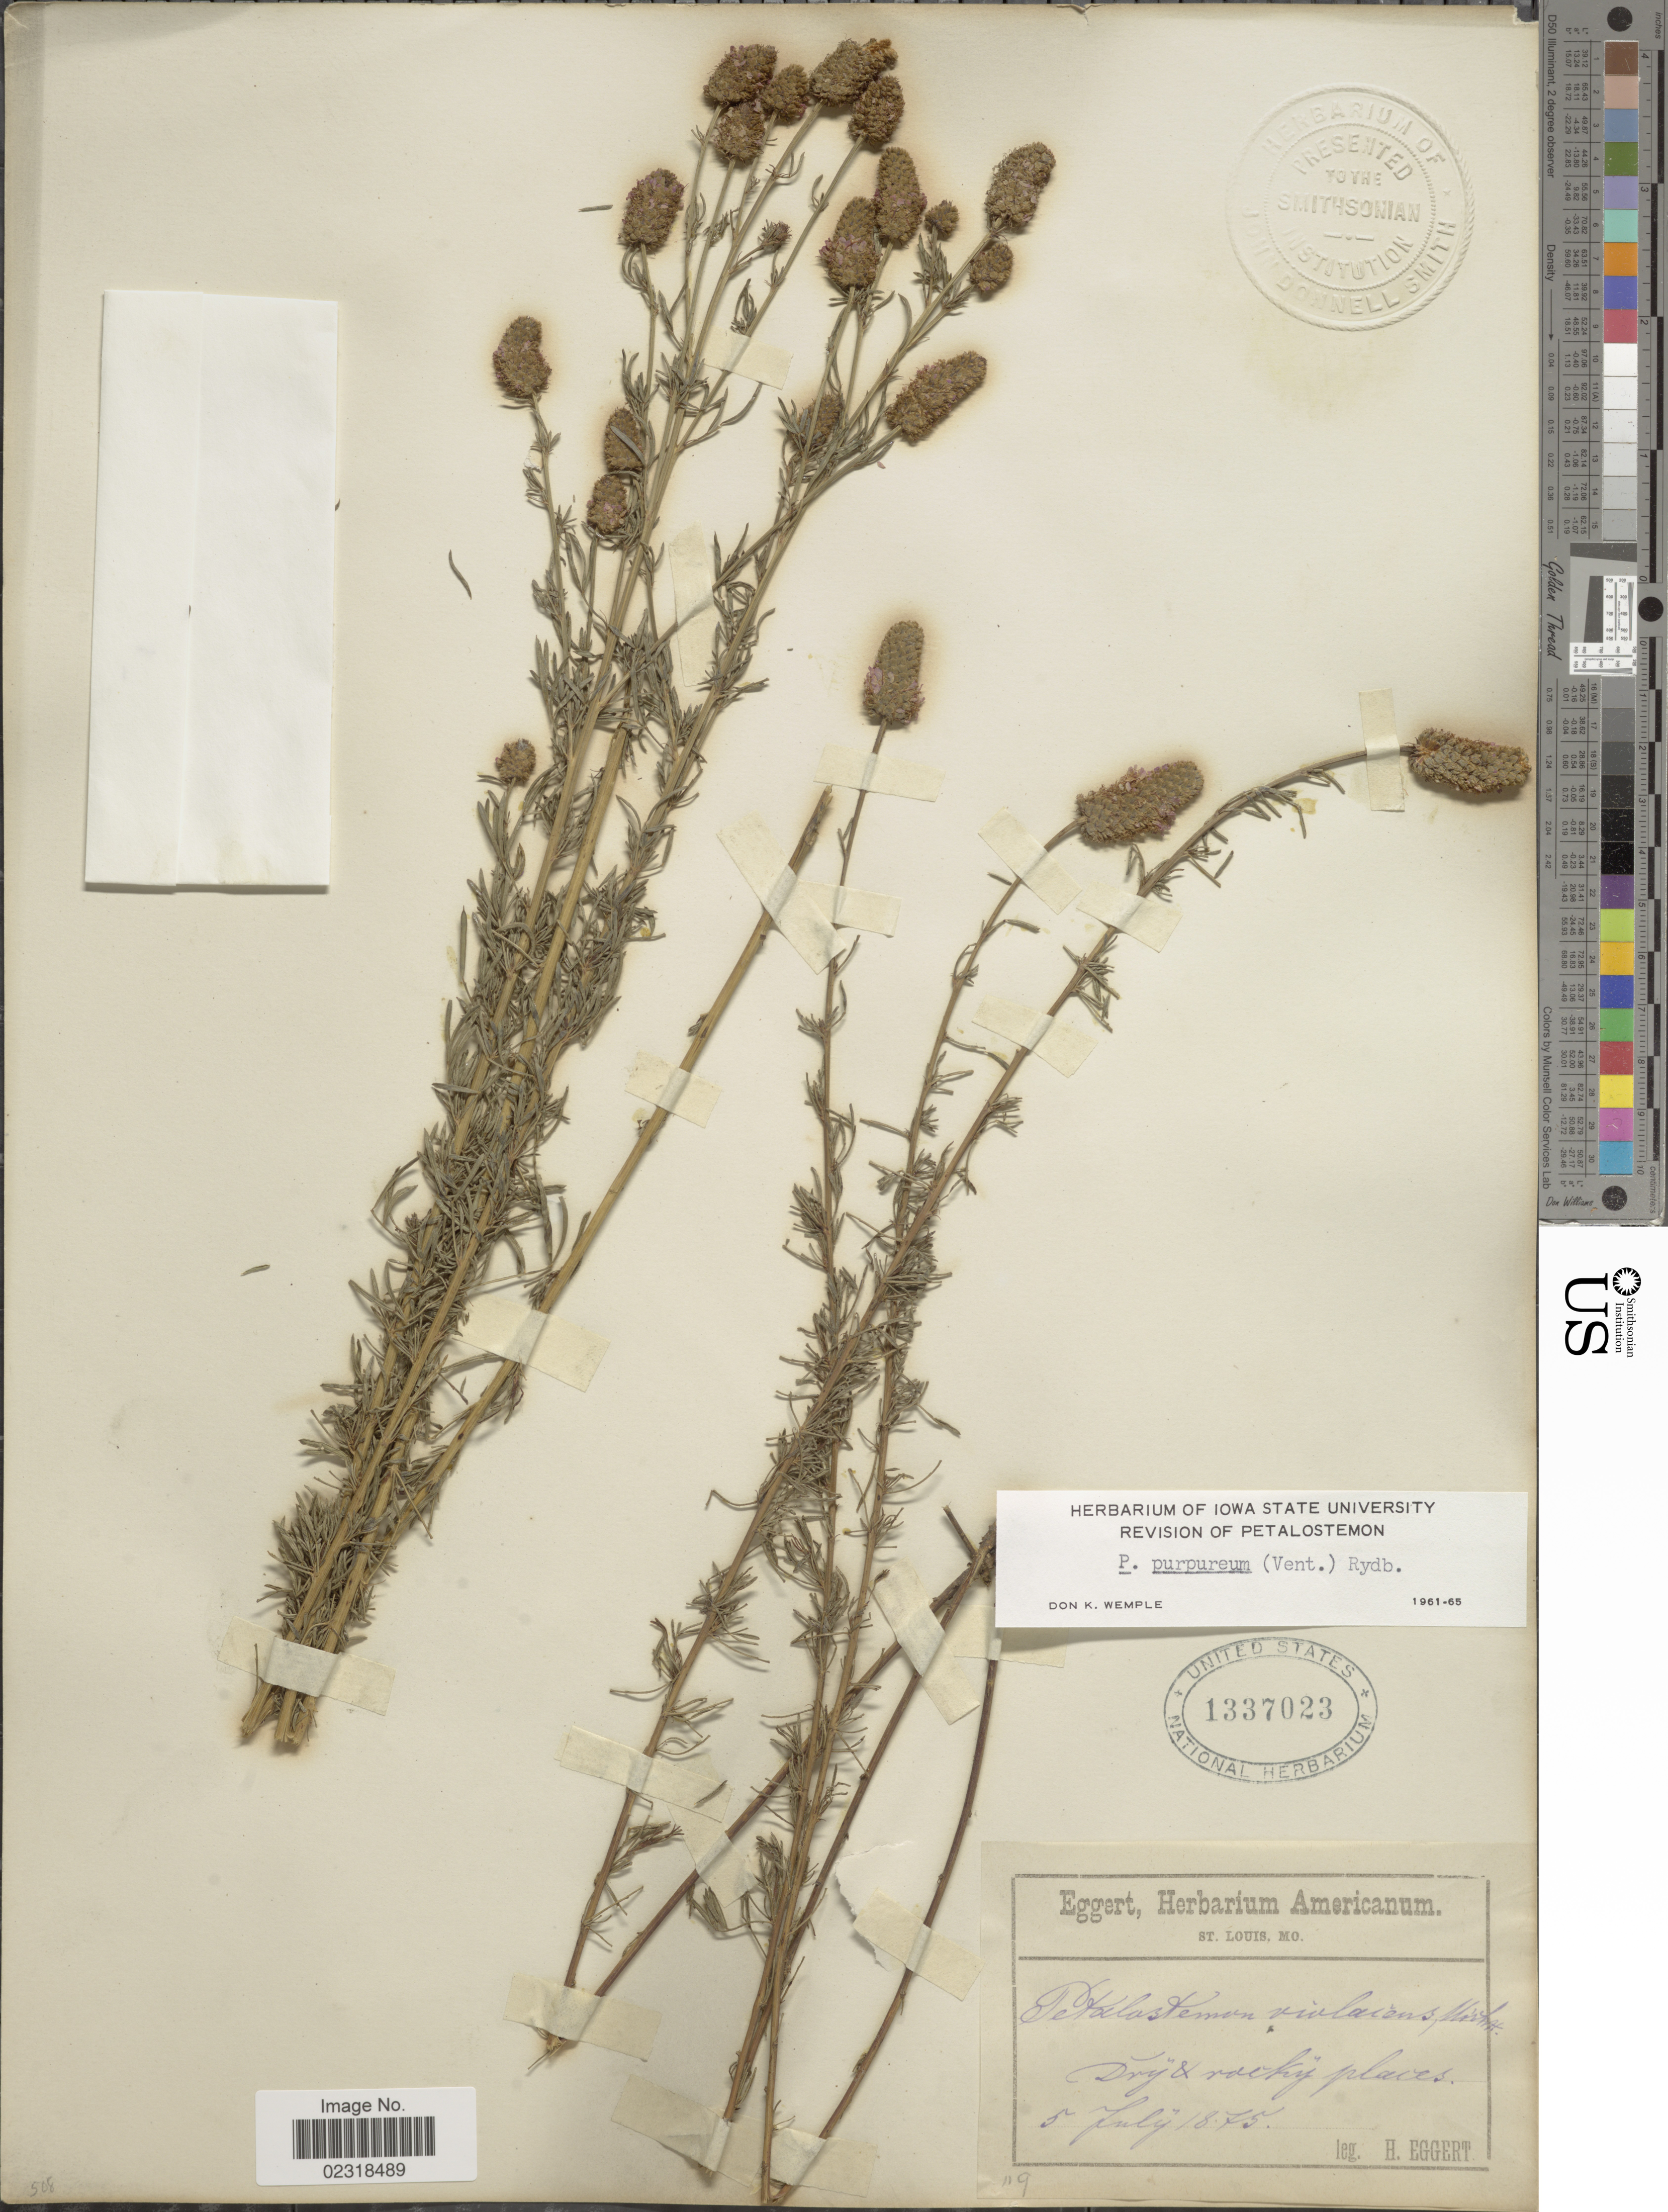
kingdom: Plantae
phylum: Tracheophyta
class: Magnoliopsida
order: Fabales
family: Fabaceae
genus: Dalea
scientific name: Dalea purpurea var. purpurea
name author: Vent.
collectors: H. Eggert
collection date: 1875-07-05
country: United States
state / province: Missouri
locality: St. Louis, MO.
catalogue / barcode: US 1337023